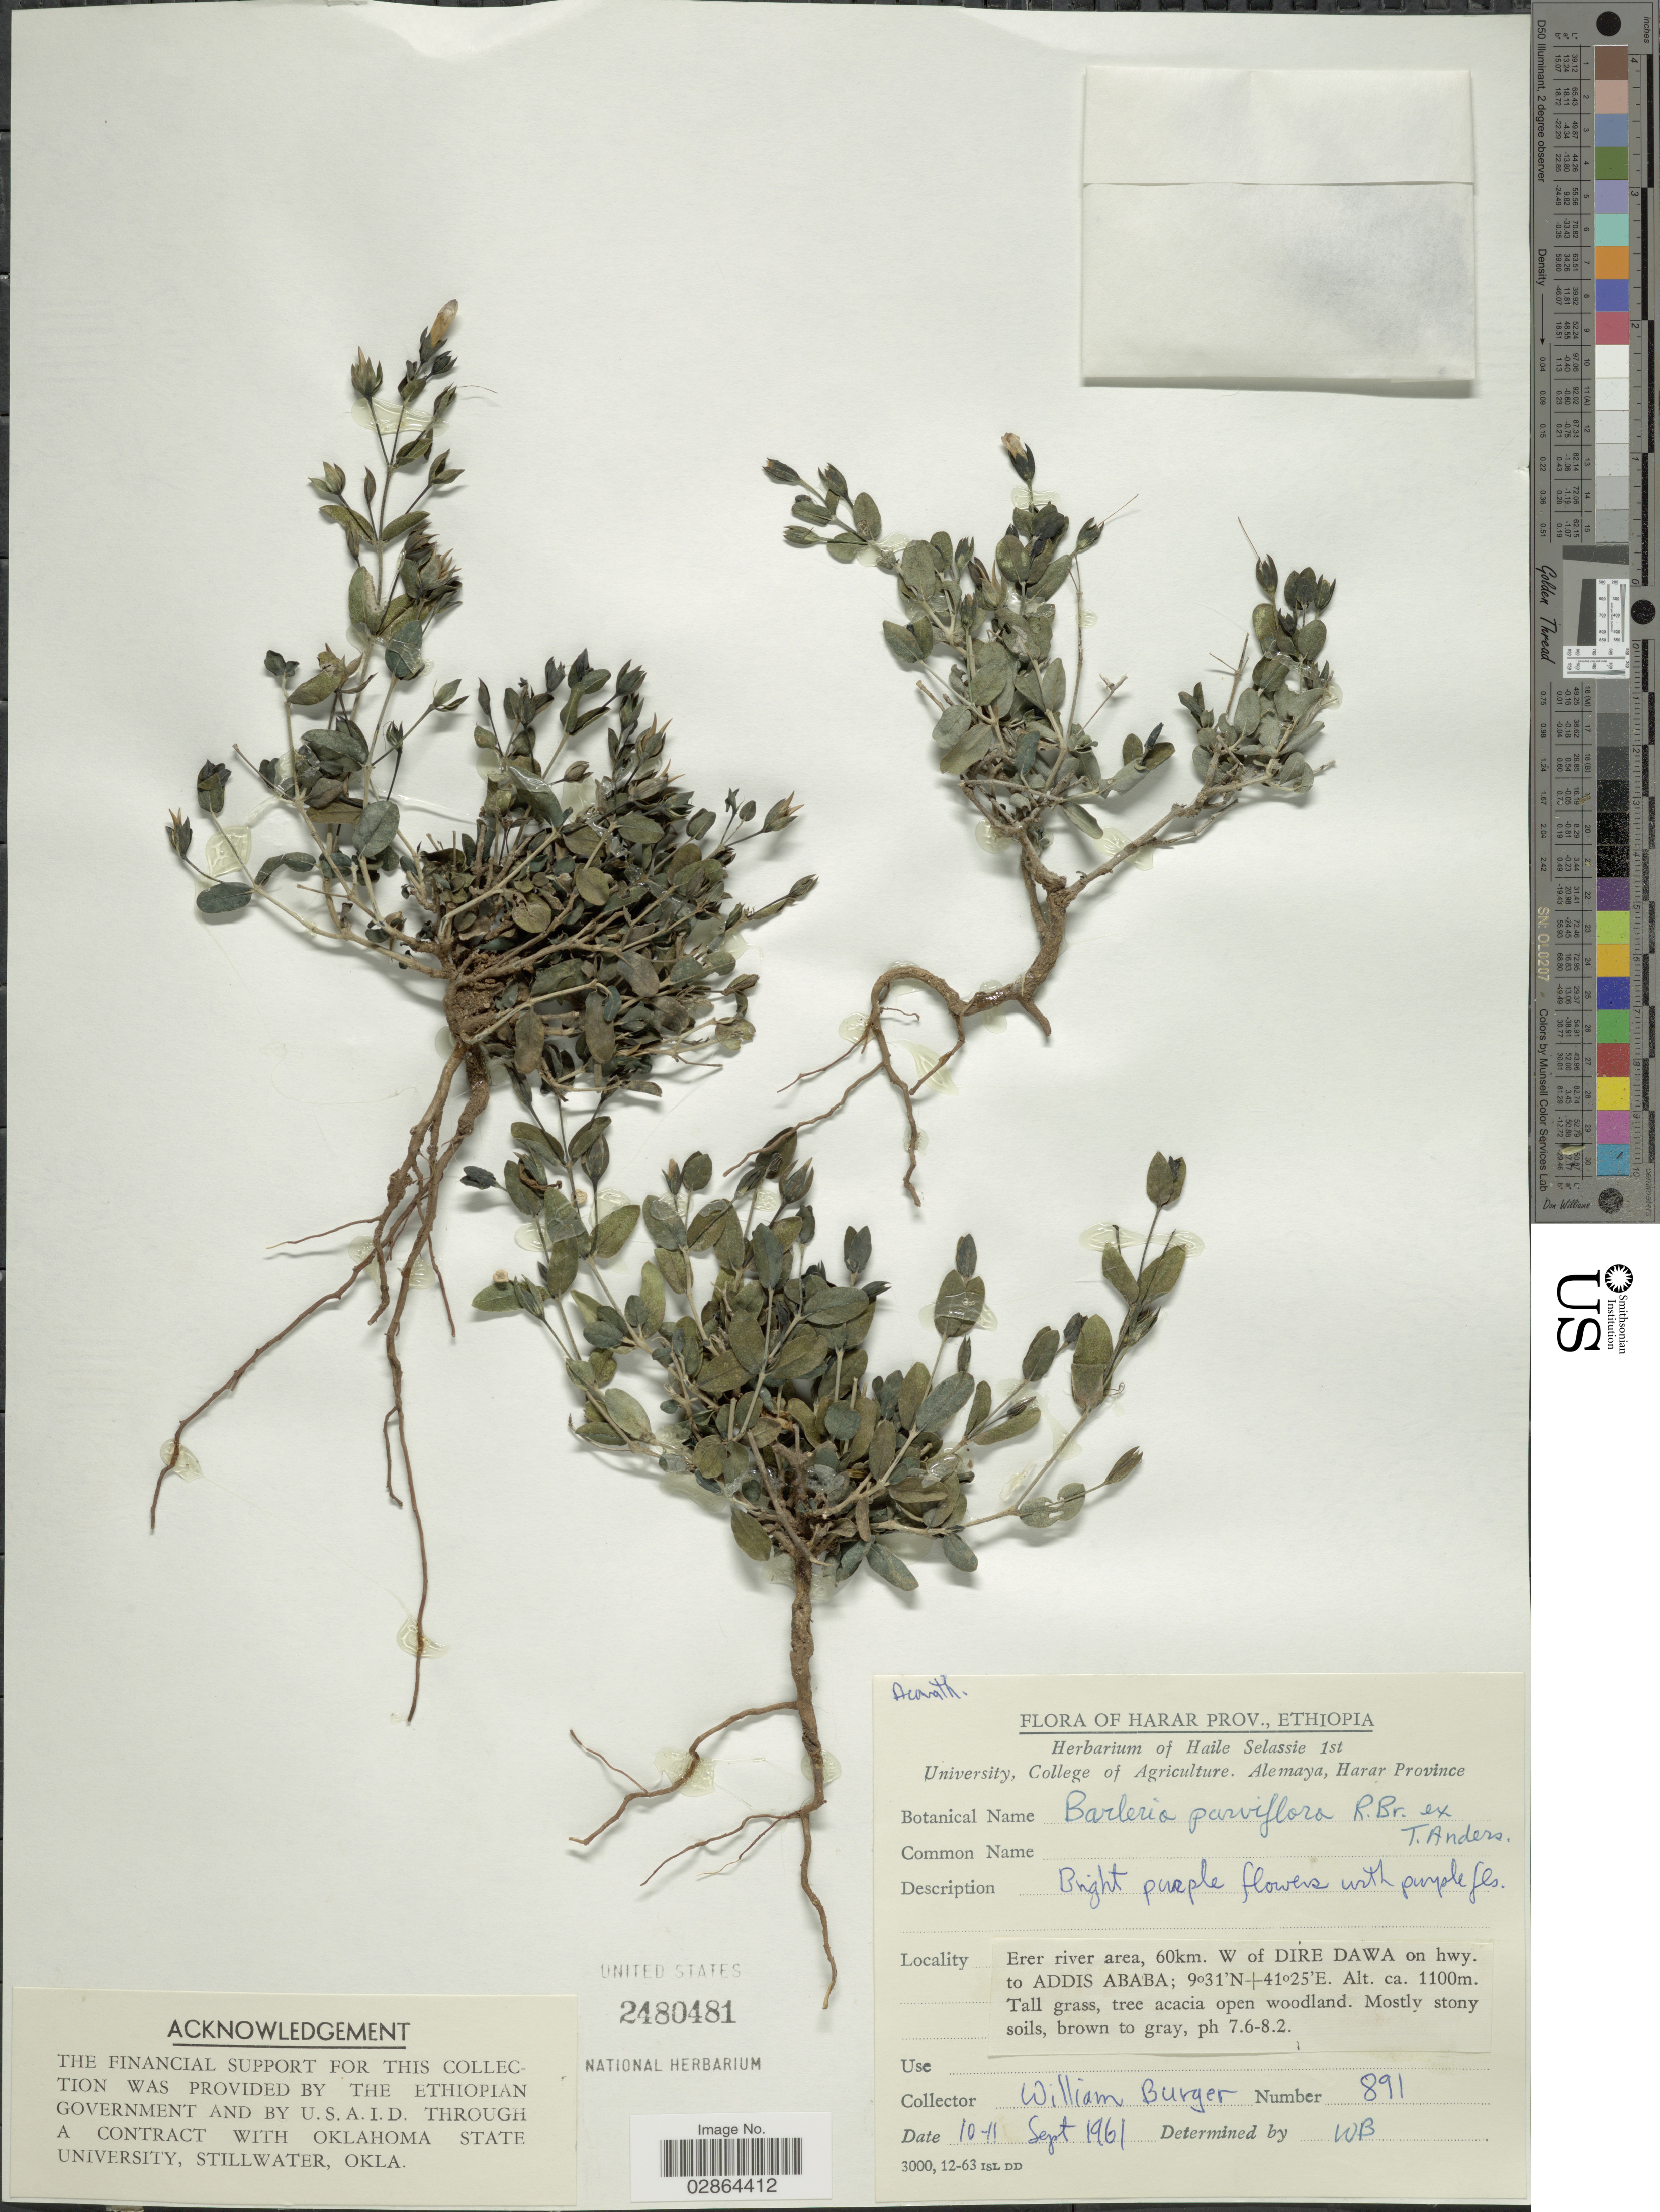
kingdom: Plantae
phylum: Tracheophyta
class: Magnoliopsida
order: Lamiales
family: Acanthaceae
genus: Barleria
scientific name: Barleria parviflora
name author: R. Br. ex T. Anderson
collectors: W. Burger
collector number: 891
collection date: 1961-09-10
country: Ethiopia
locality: Harar Prov. Erer river area, 60km. W of DIRE DAWA on hwy. to ADDIS ABABA.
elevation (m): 1100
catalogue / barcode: US 2480481